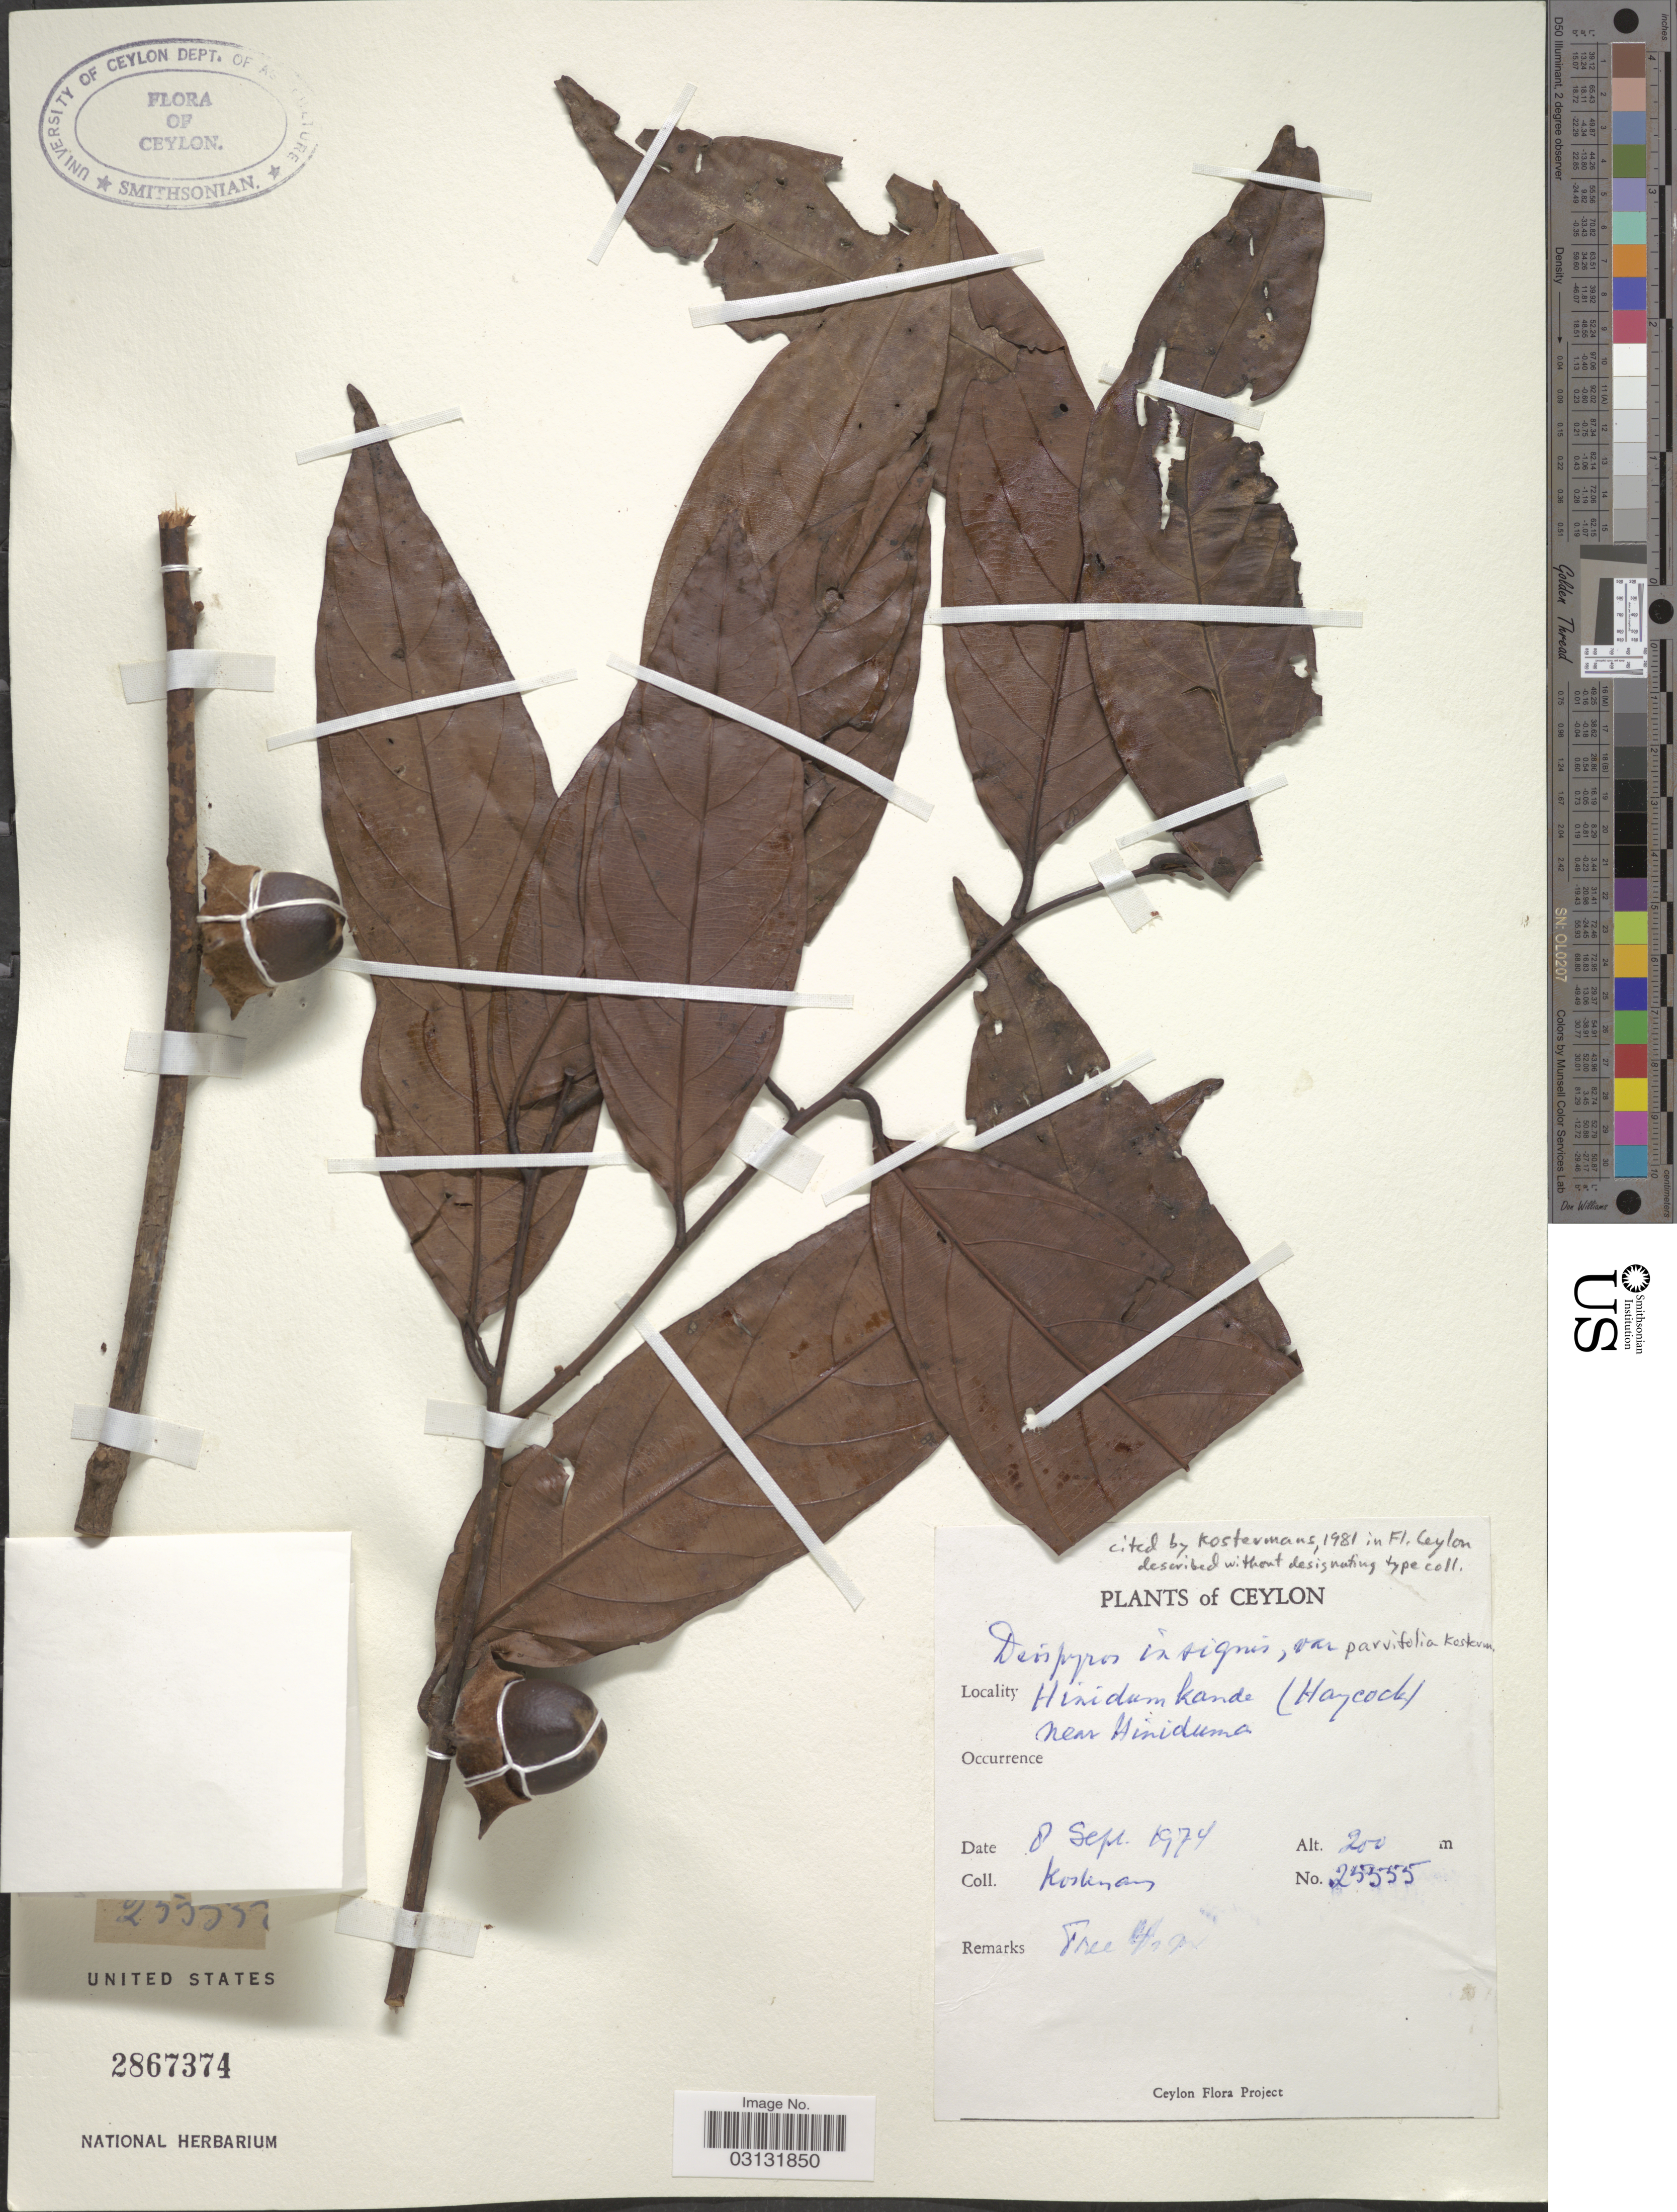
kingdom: Plantae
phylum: Tracheophyta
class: Magnoliopsida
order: Ericales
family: Ebenaceae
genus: Diospyros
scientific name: Diospyros insignis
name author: Thwaites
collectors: Kostermans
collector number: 25555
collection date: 1974-09-08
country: Sri Lanka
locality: Ceylon. Hinidumkande (Haycock) near Hiniduma.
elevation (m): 200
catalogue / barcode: US 2867374